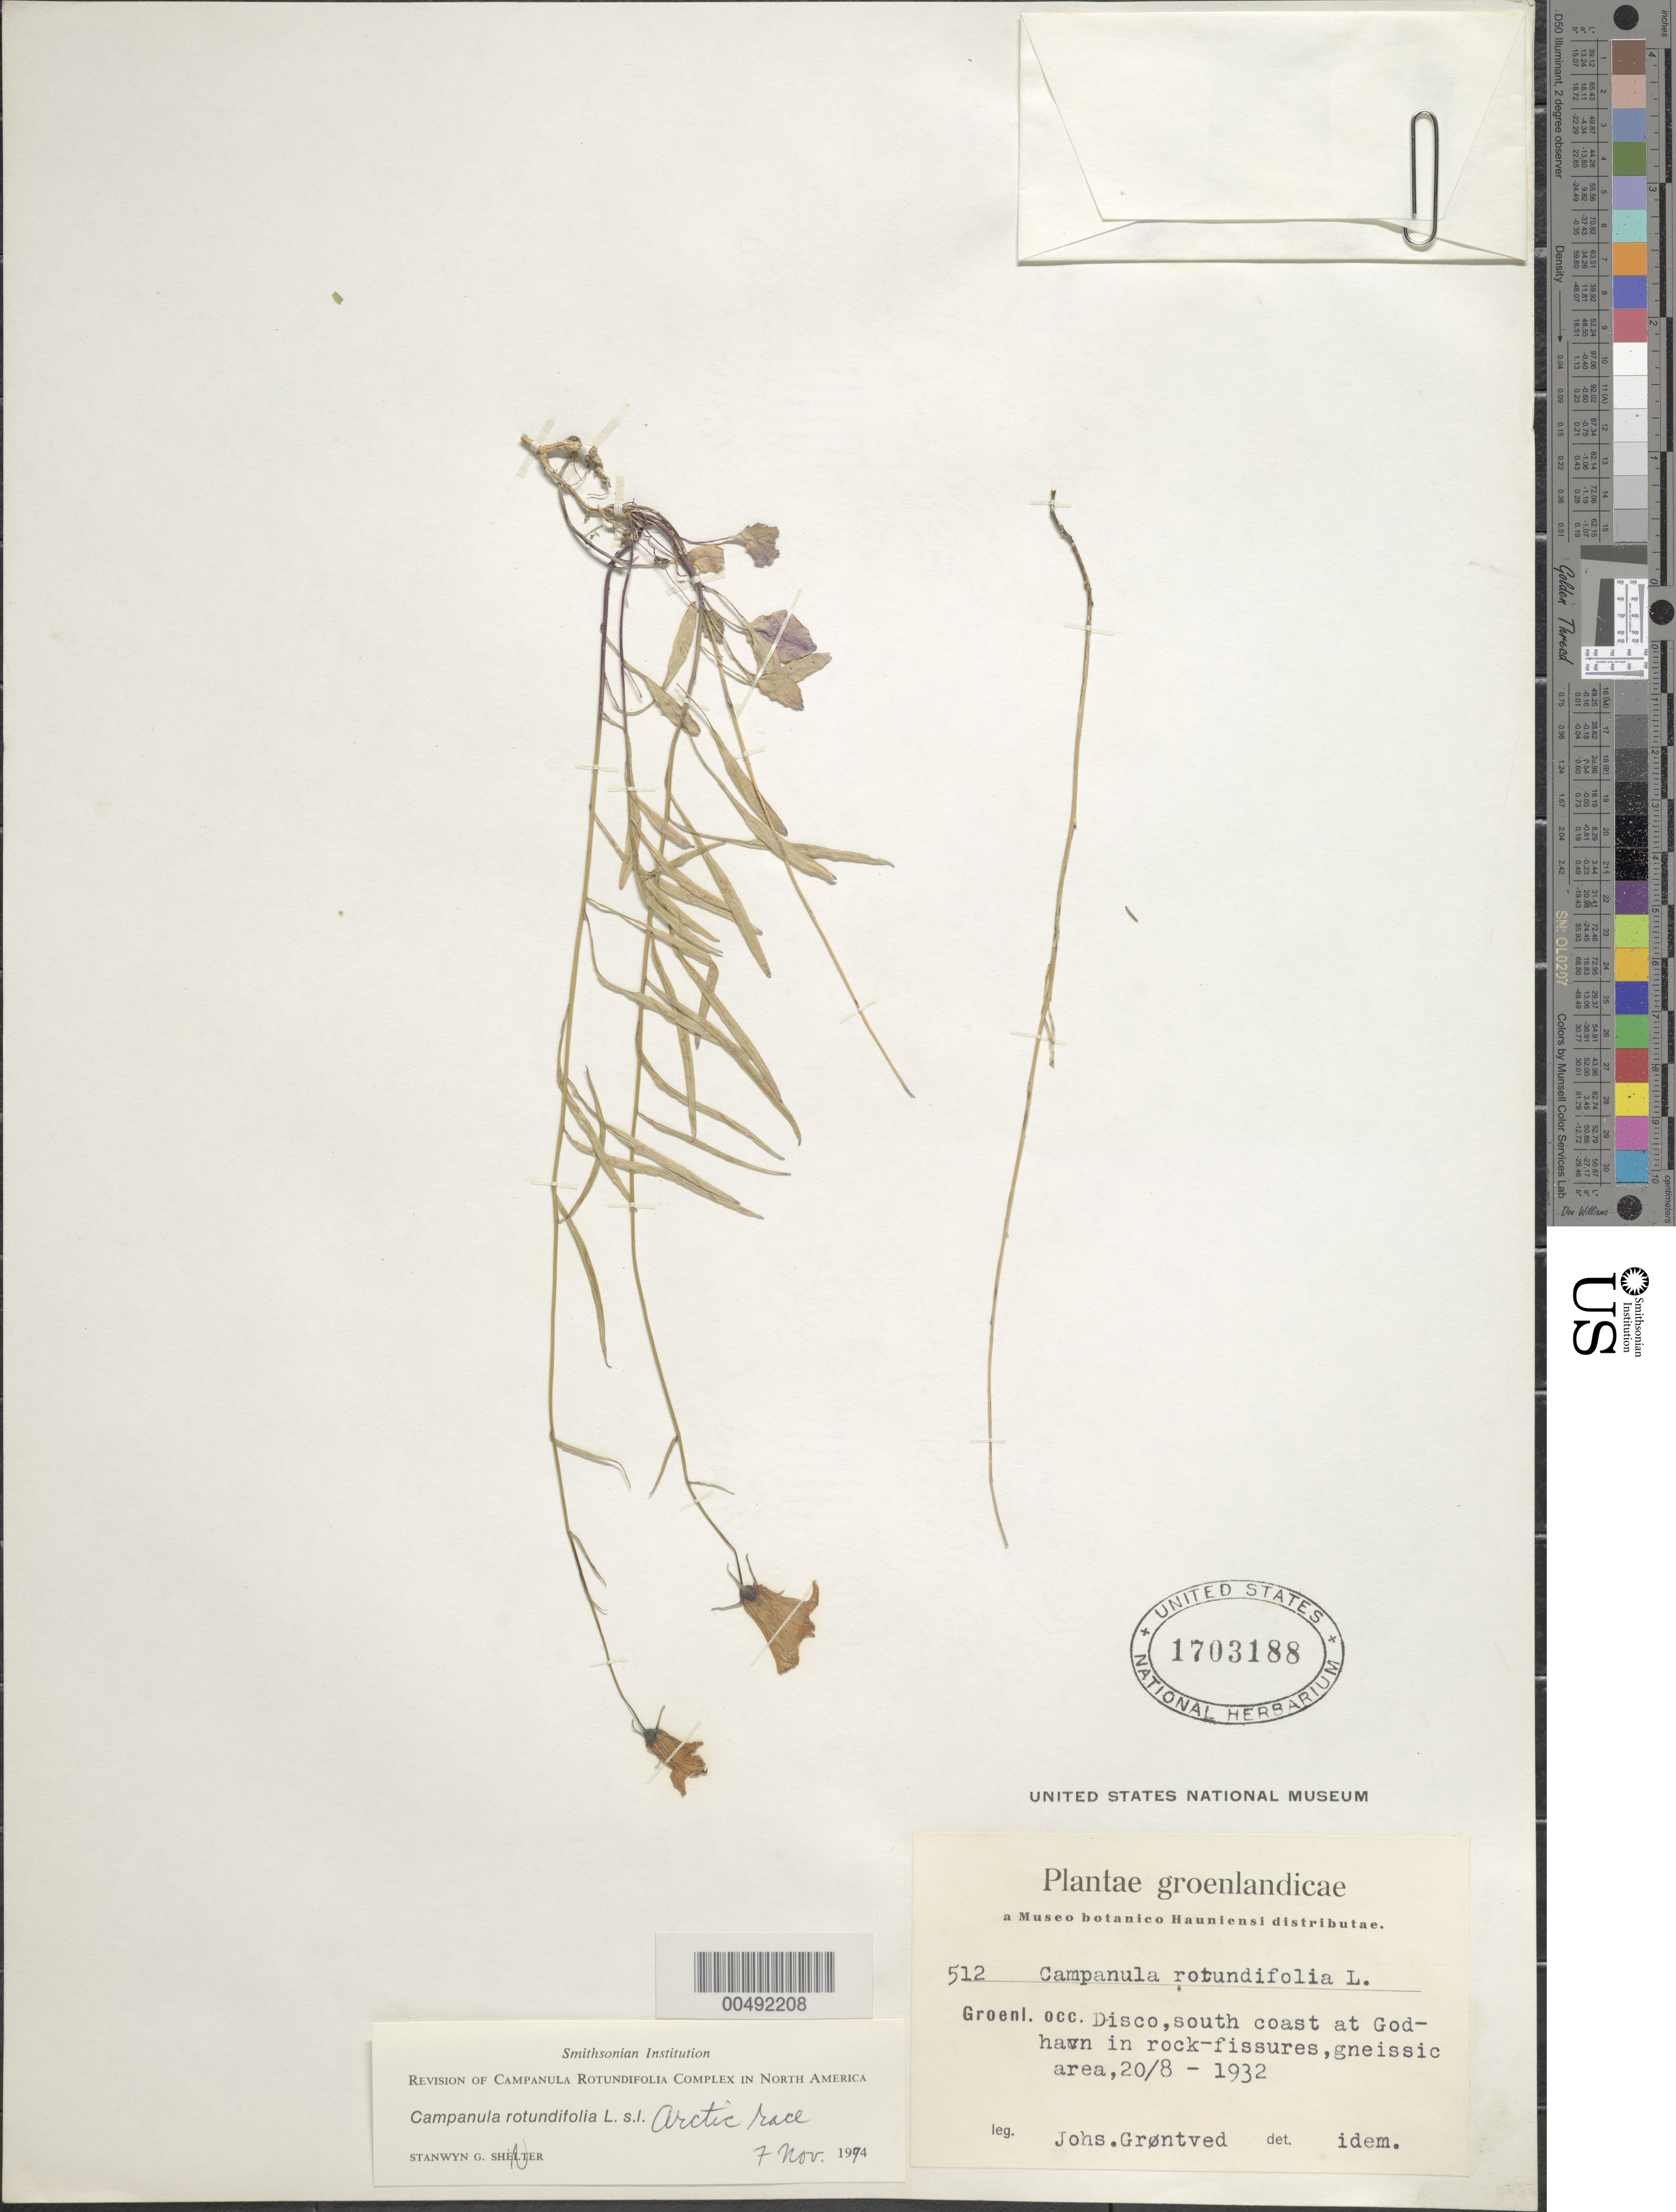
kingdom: Plantae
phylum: Tracheophyta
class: Magnoliopsida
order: Asterales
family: Campanulaceae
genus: Campanula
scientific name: Campanula rotundifolia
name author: L.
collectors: J. Gröntved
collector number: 512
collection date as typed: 20 Aug 1932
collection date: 1932-08-20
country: Greenland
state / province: Vestgrønland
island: Disko Island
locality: Disco, south coast at Godhavn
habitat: in rock-fissures, gneissic area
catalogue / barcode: US 1703188